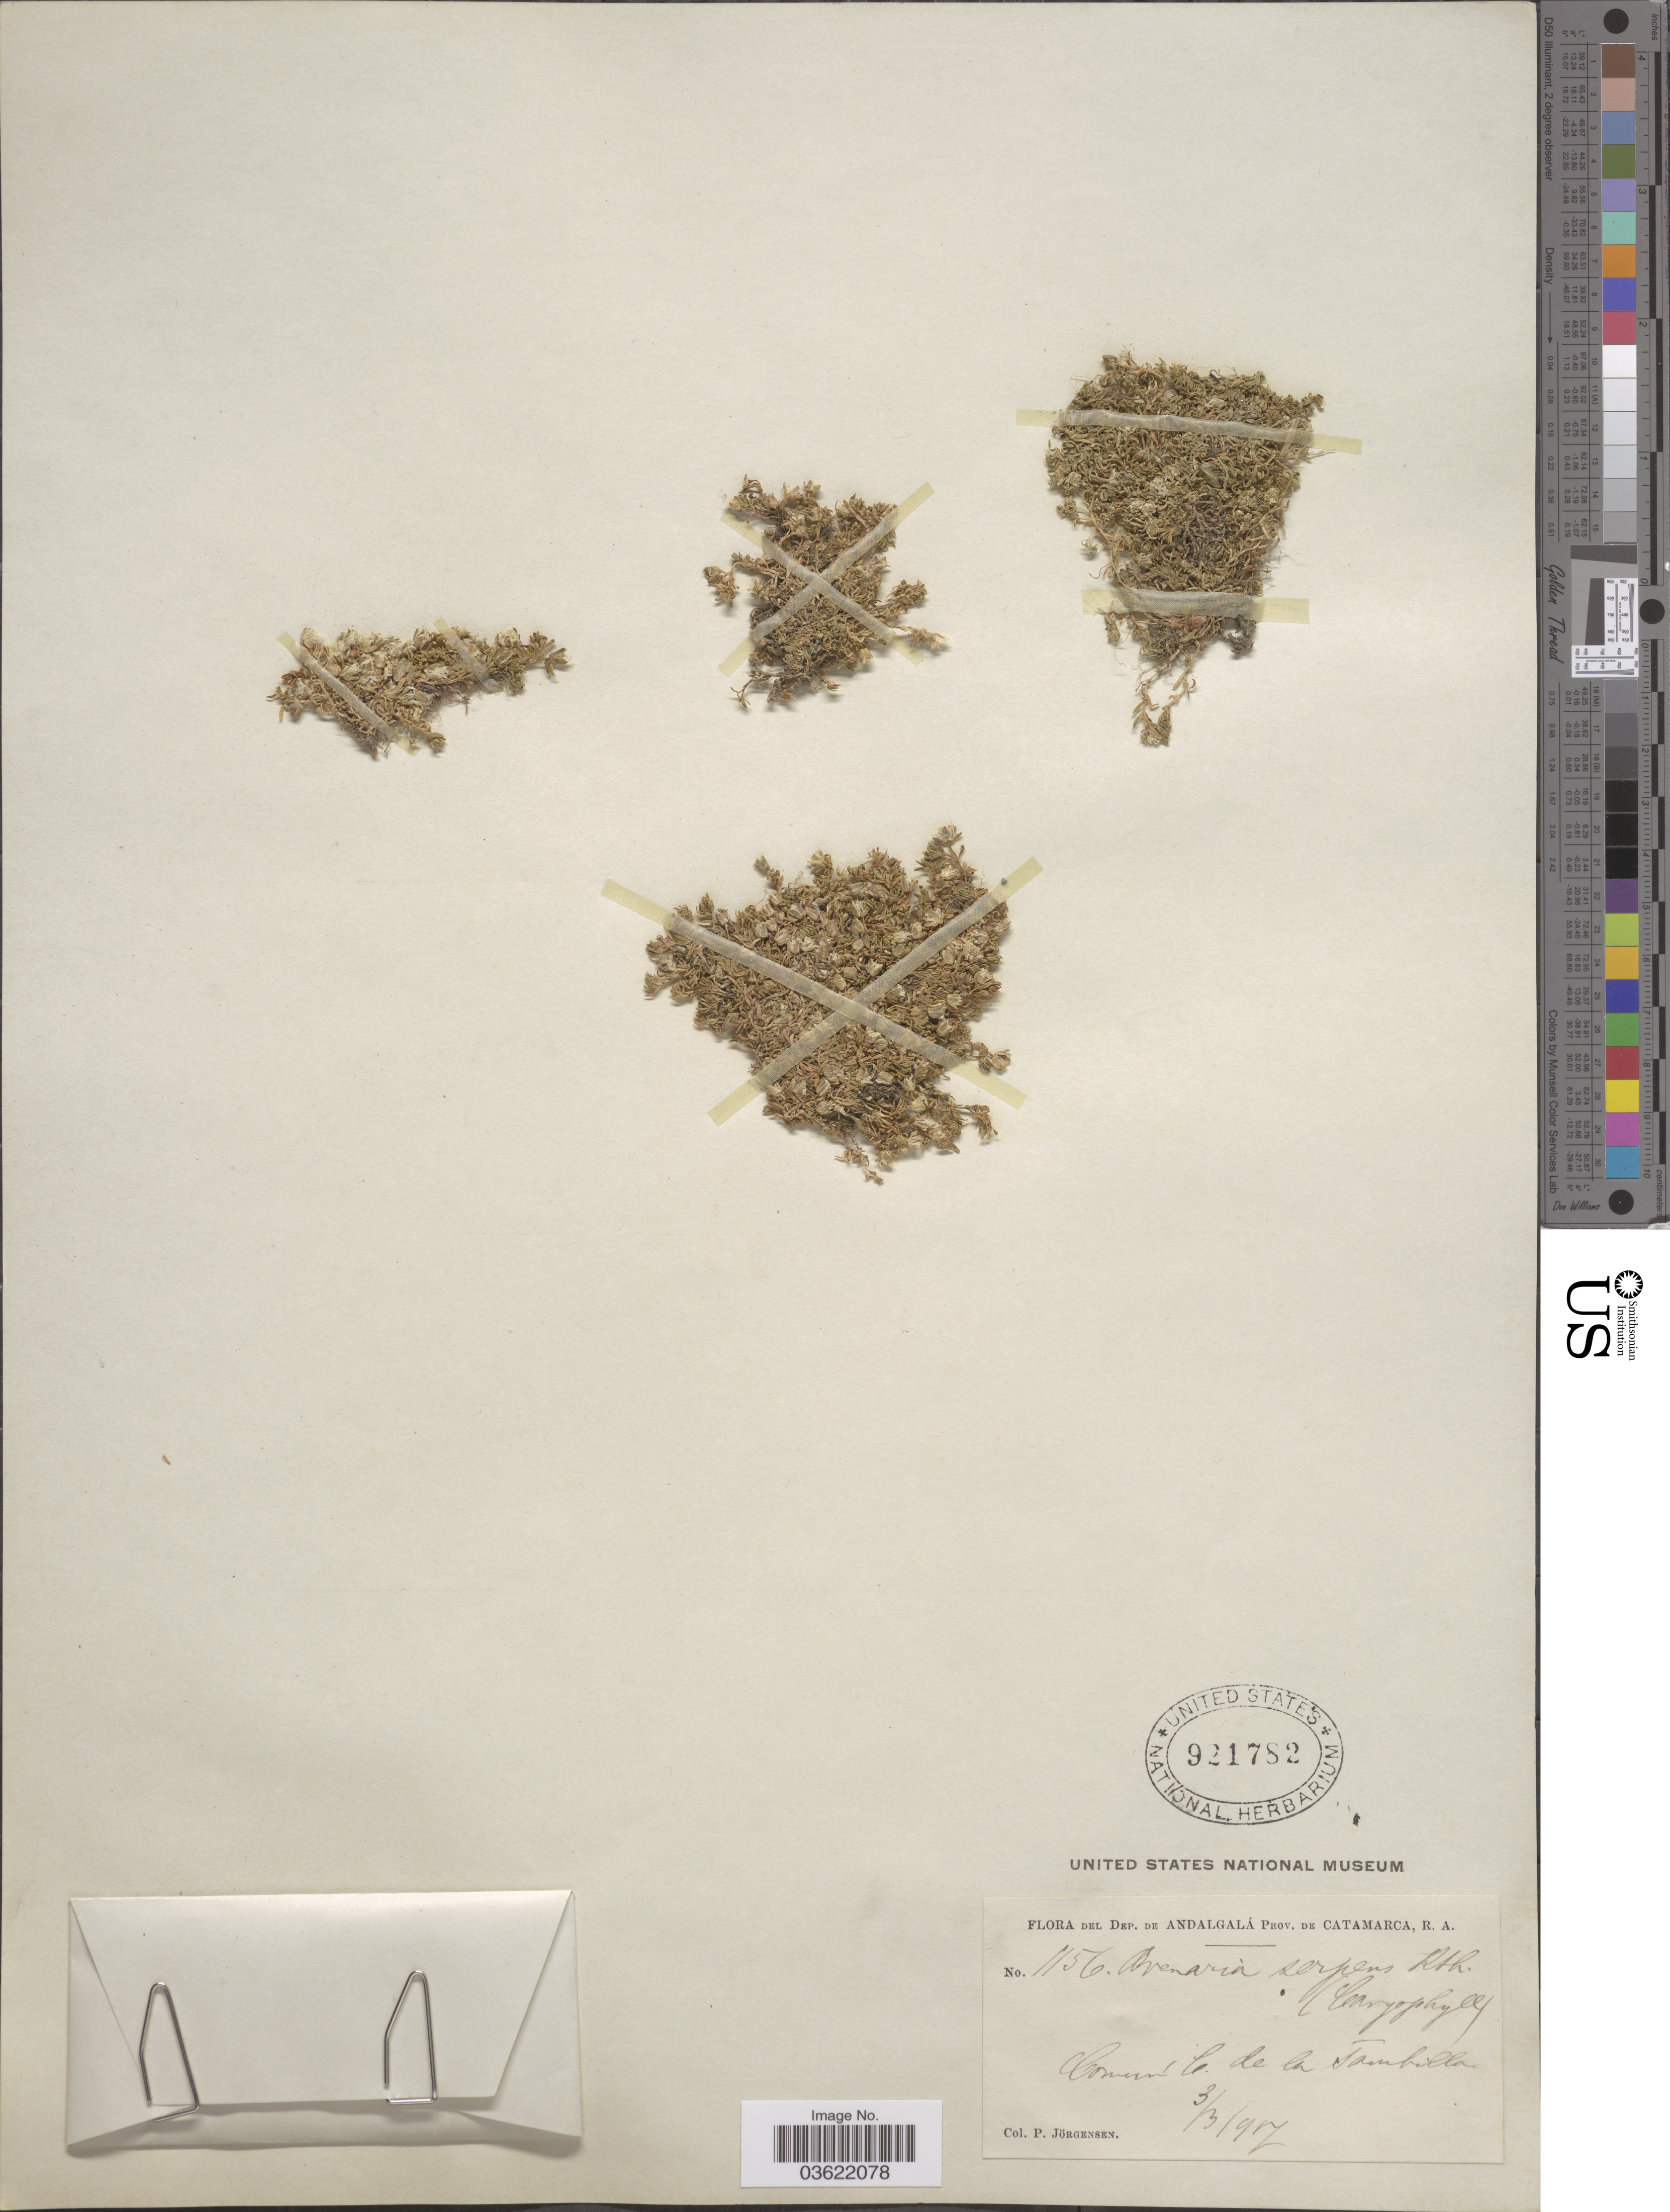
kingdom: Plantae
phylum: Tracheophyta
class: Magnoliopsida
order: Caryophyllales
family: Caryophyllaceae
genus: Arenaria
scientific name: Arenaria serpens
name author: Kunth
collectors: P. Jörgensen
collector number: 1156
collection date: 1917-03-03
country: Argentina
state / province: Catamarca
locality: Dep. de Andalgalá. Comun de la Tambilla.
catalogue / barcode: US 921782